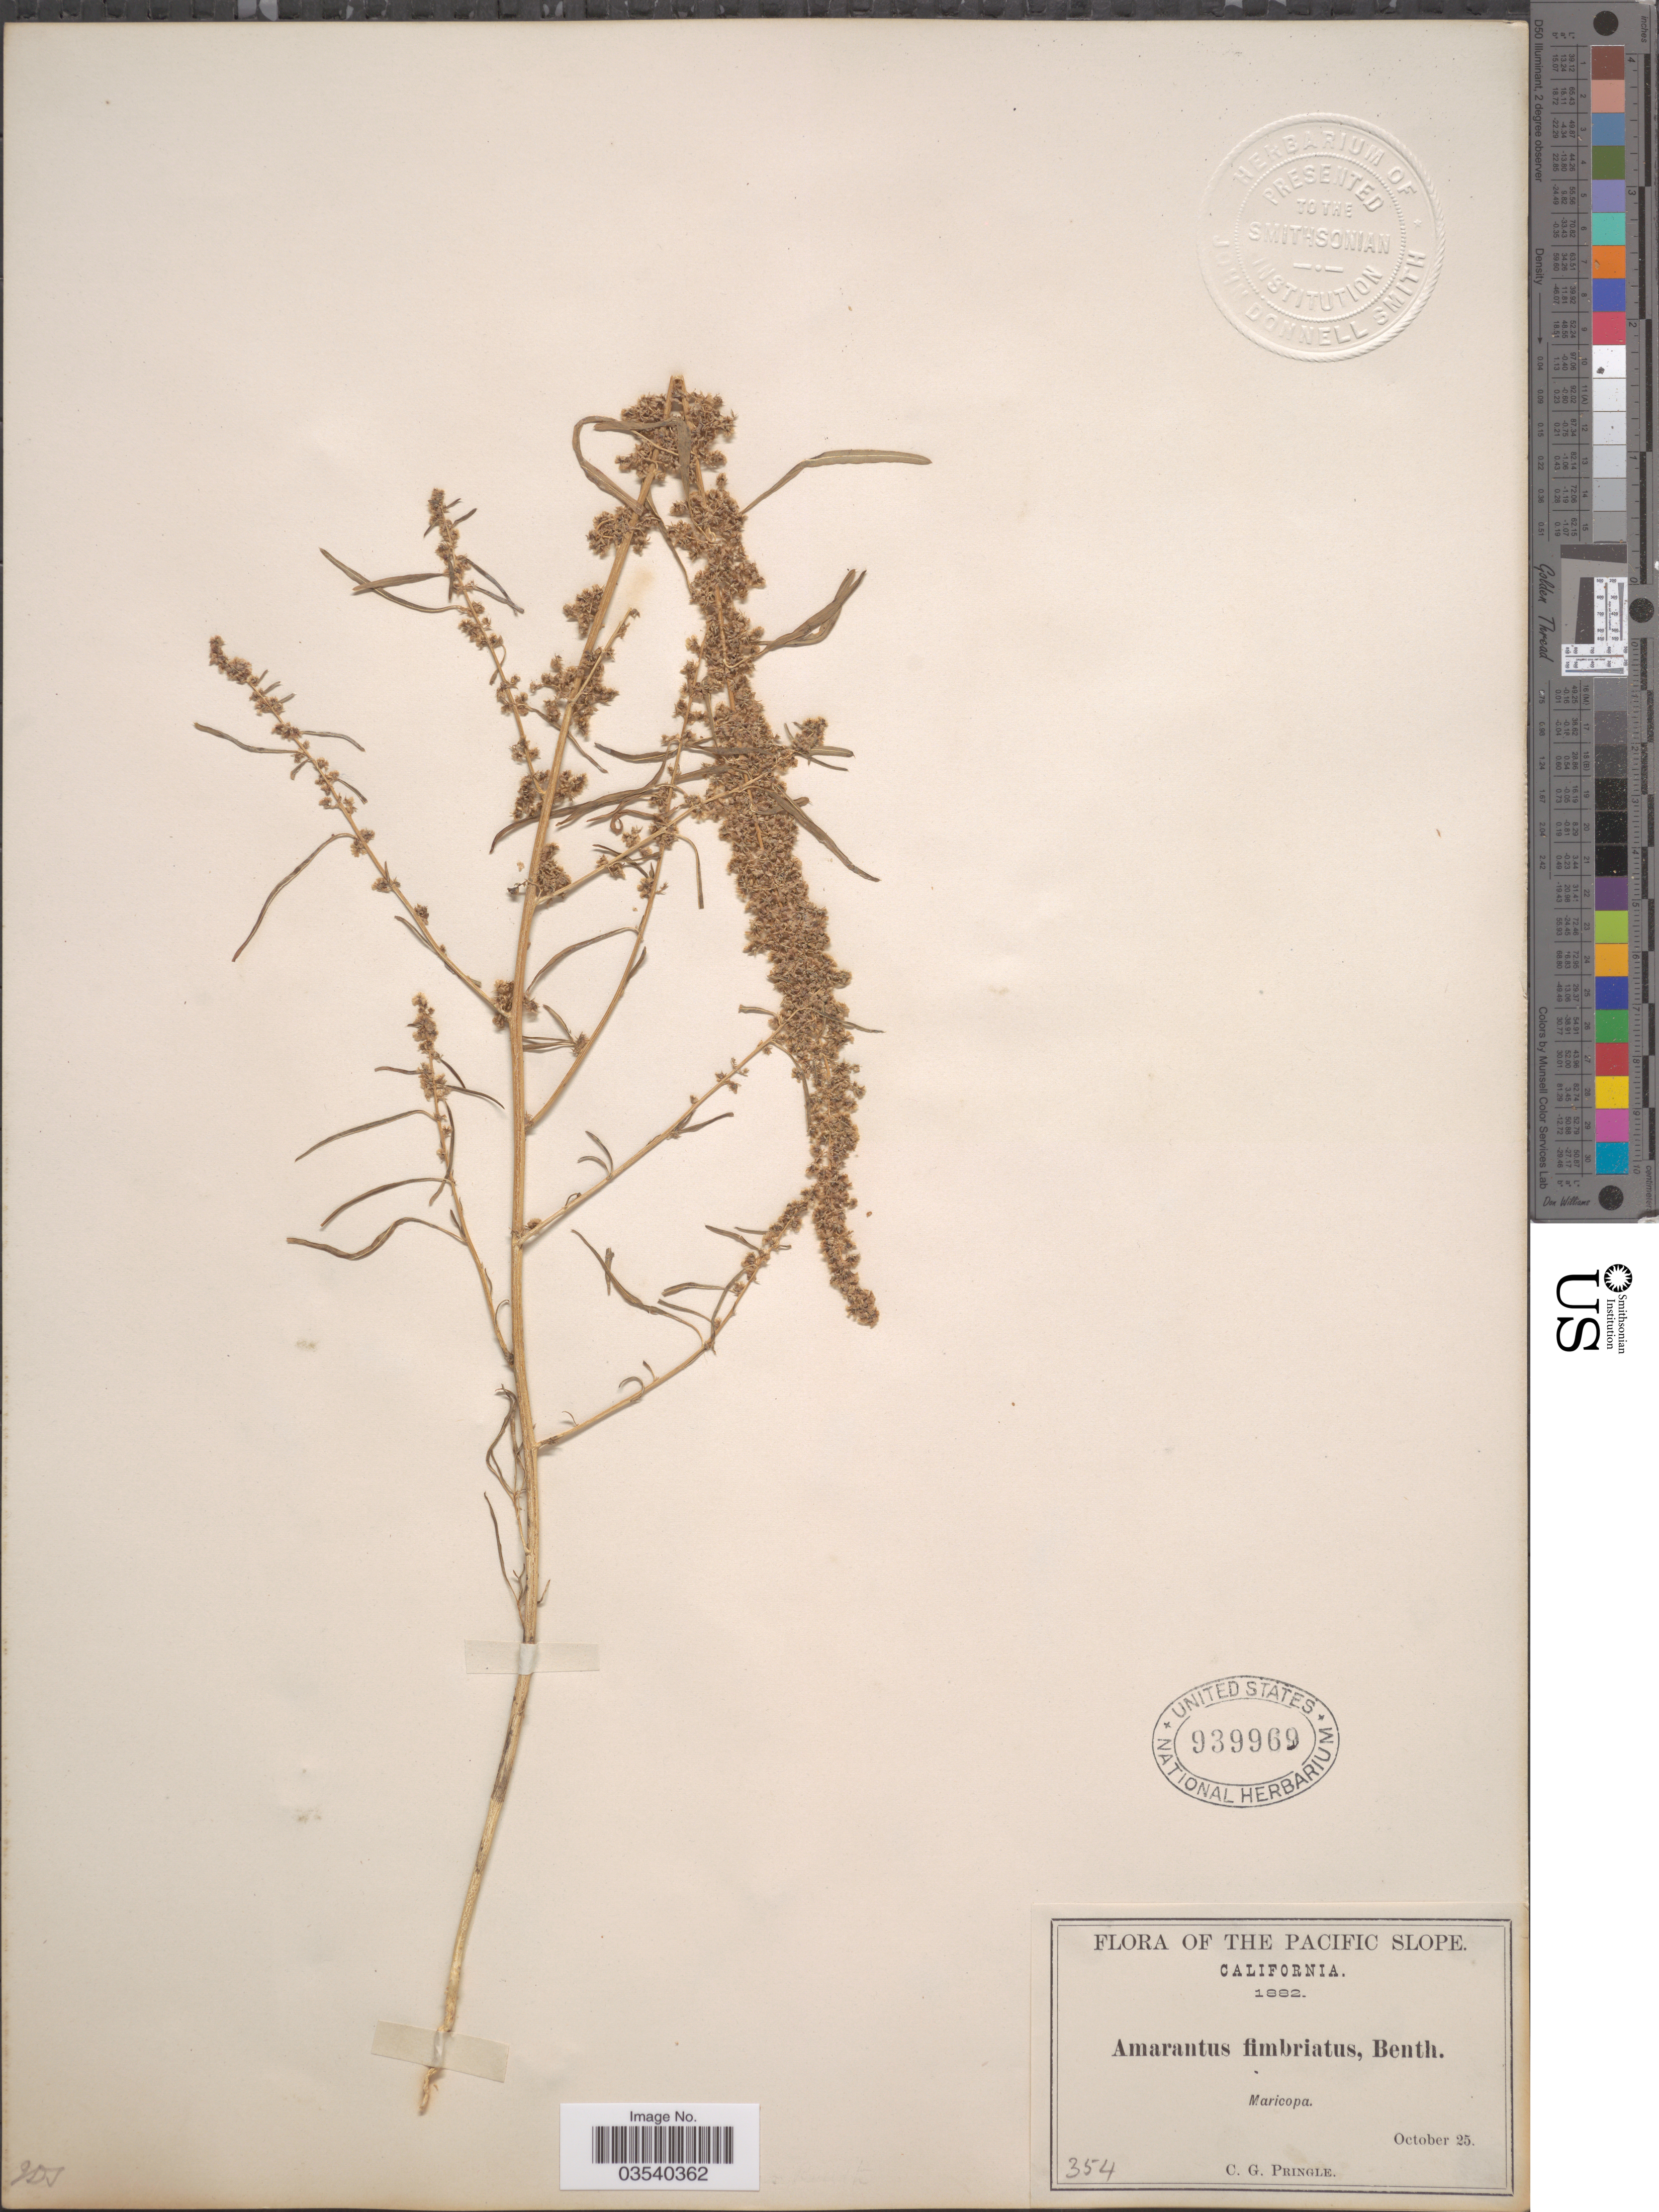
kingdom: Plantae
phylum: Tracheophyta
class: Magnoliopsida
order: Caryophyllales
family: Amaranthaceae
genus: Amaranthus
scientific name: Amaranthus fimbriatus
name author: (Torr.) Benth. ex S. Watson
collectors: C. G. Pringle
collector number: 354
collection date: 1882-10-25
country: United States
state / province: California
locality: The Pacific Slope. Maricopa.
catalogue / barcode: US 939969